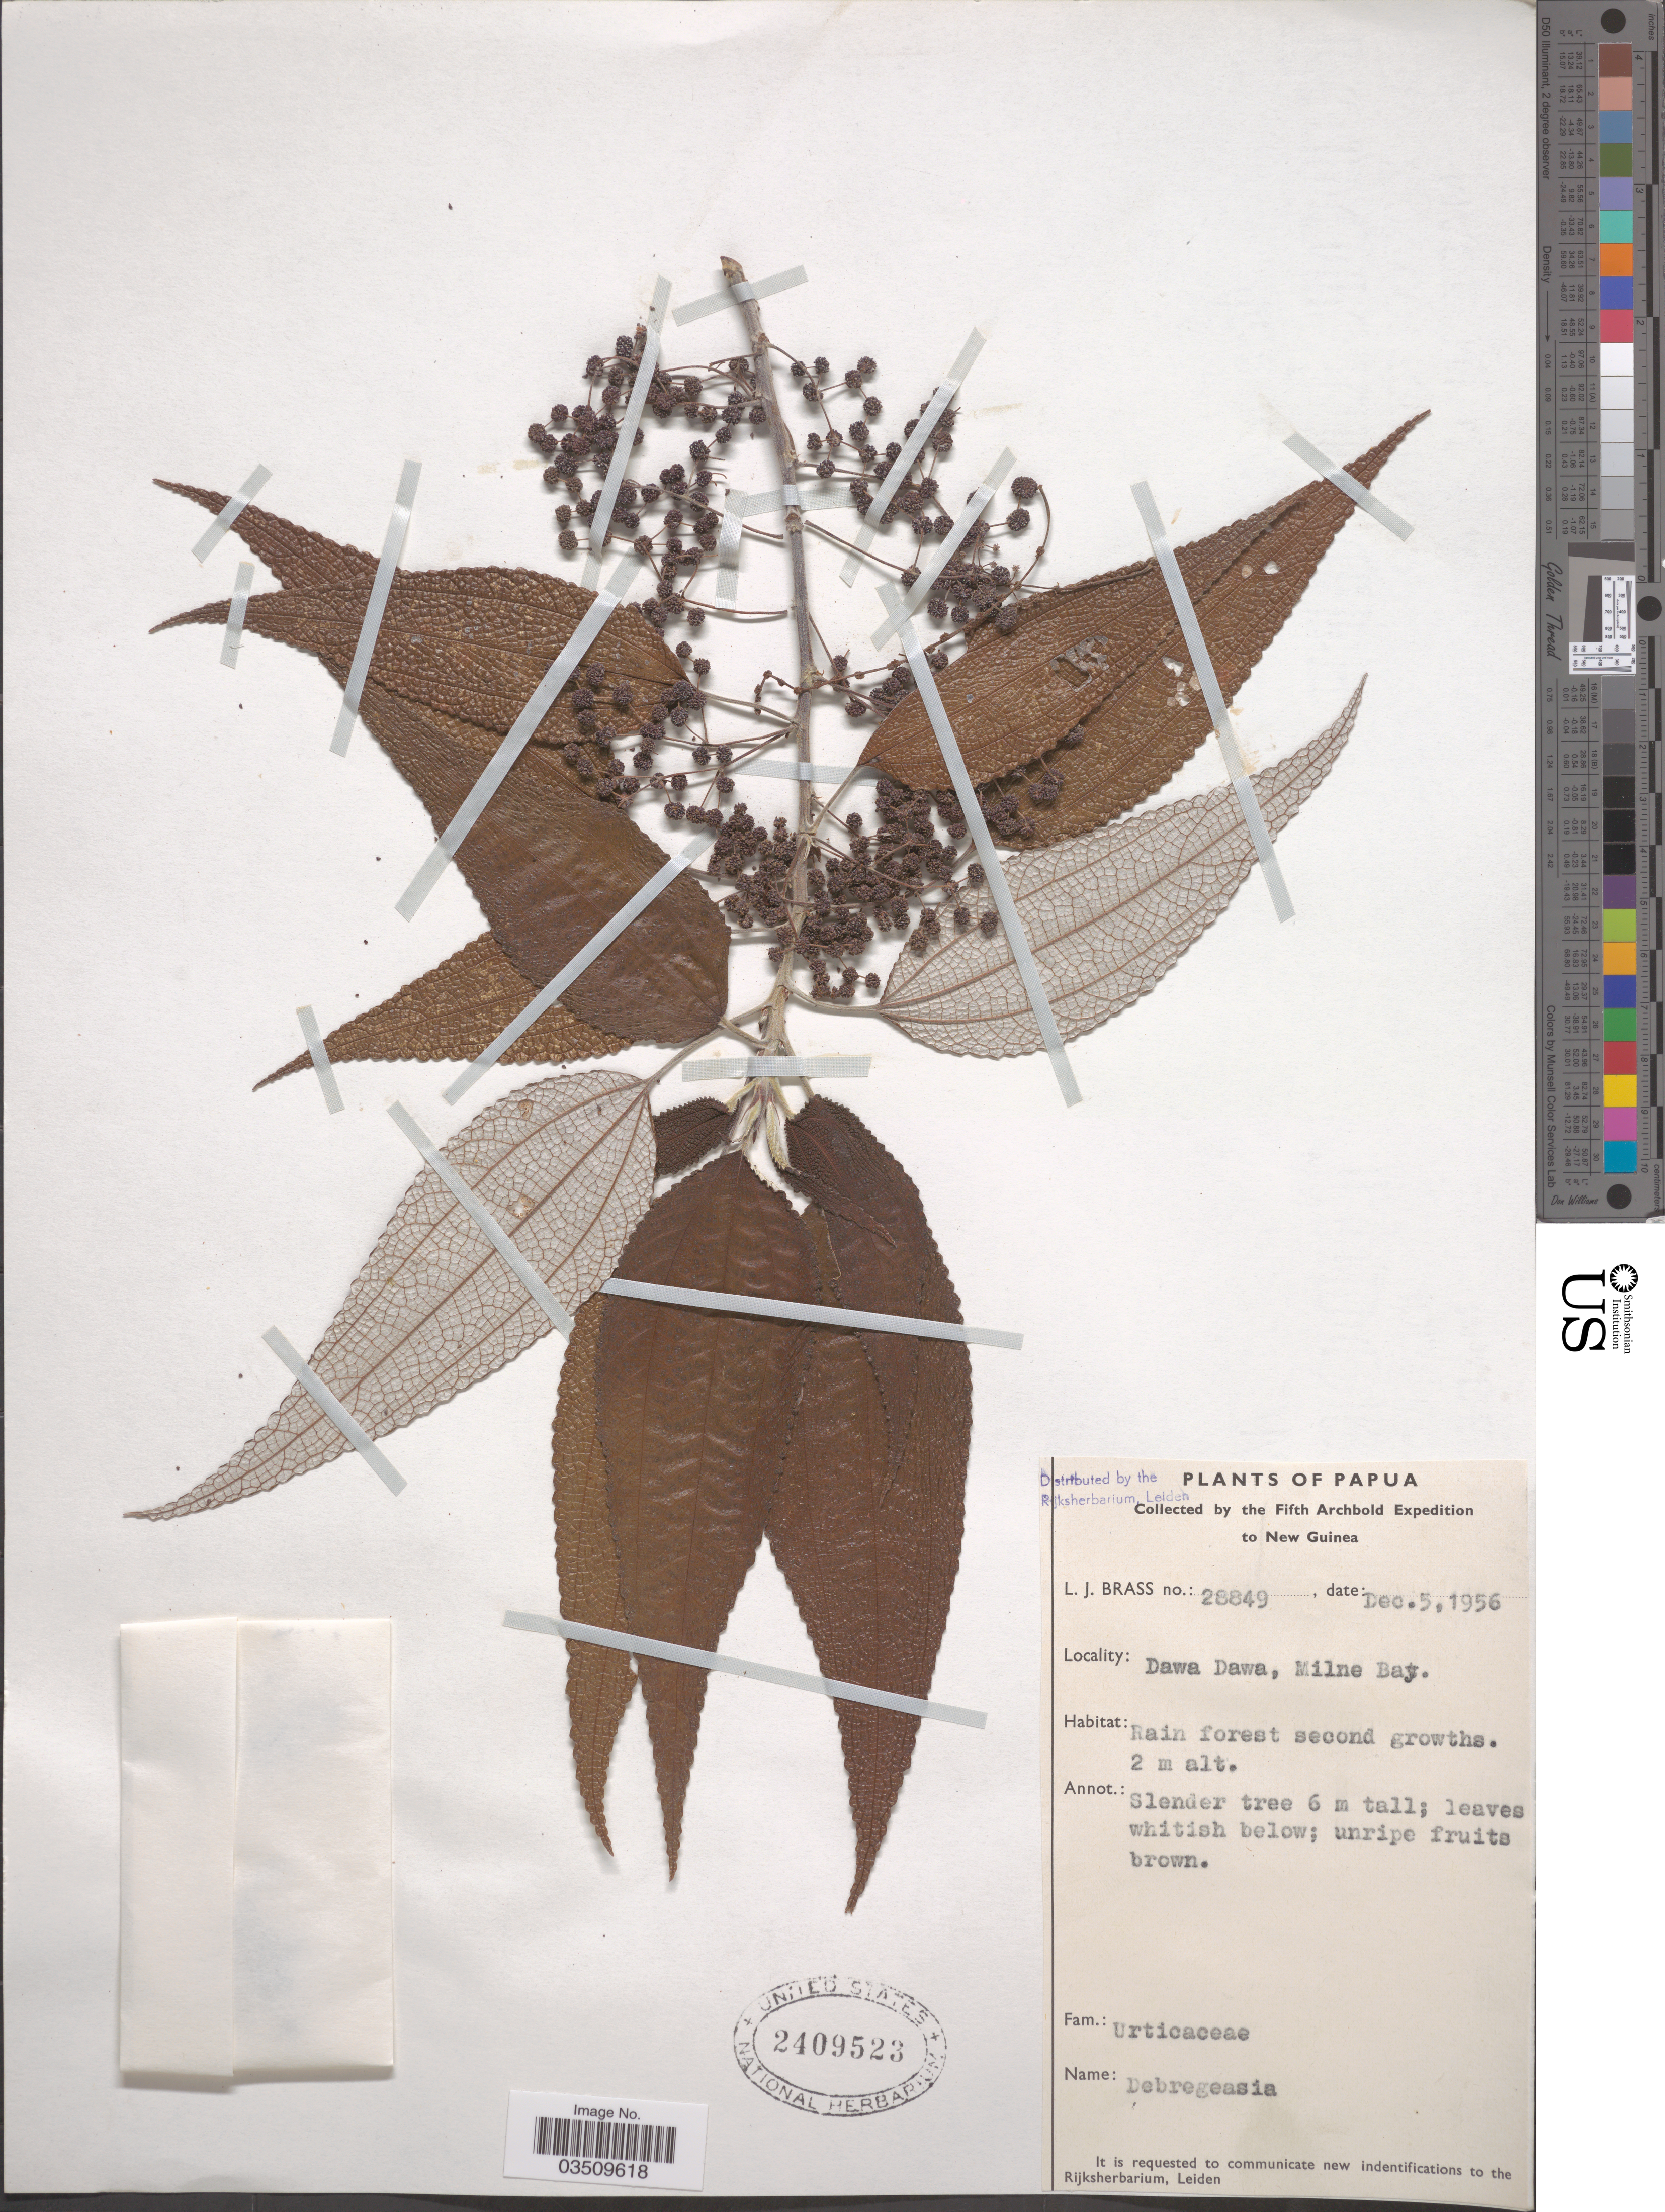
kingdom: Plantae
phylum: Tracheophyta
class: Magnoliopsida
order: Rosales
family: Urticaceae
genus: Debregeasia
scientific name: Debregeasia sp.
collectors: L. J. Brass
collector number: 28849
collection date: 1956-12-05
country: Papua New Guinea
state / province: Milne Bay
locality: New Guinea, Dawa Dawa.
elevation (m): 2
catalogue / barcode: US 2409523